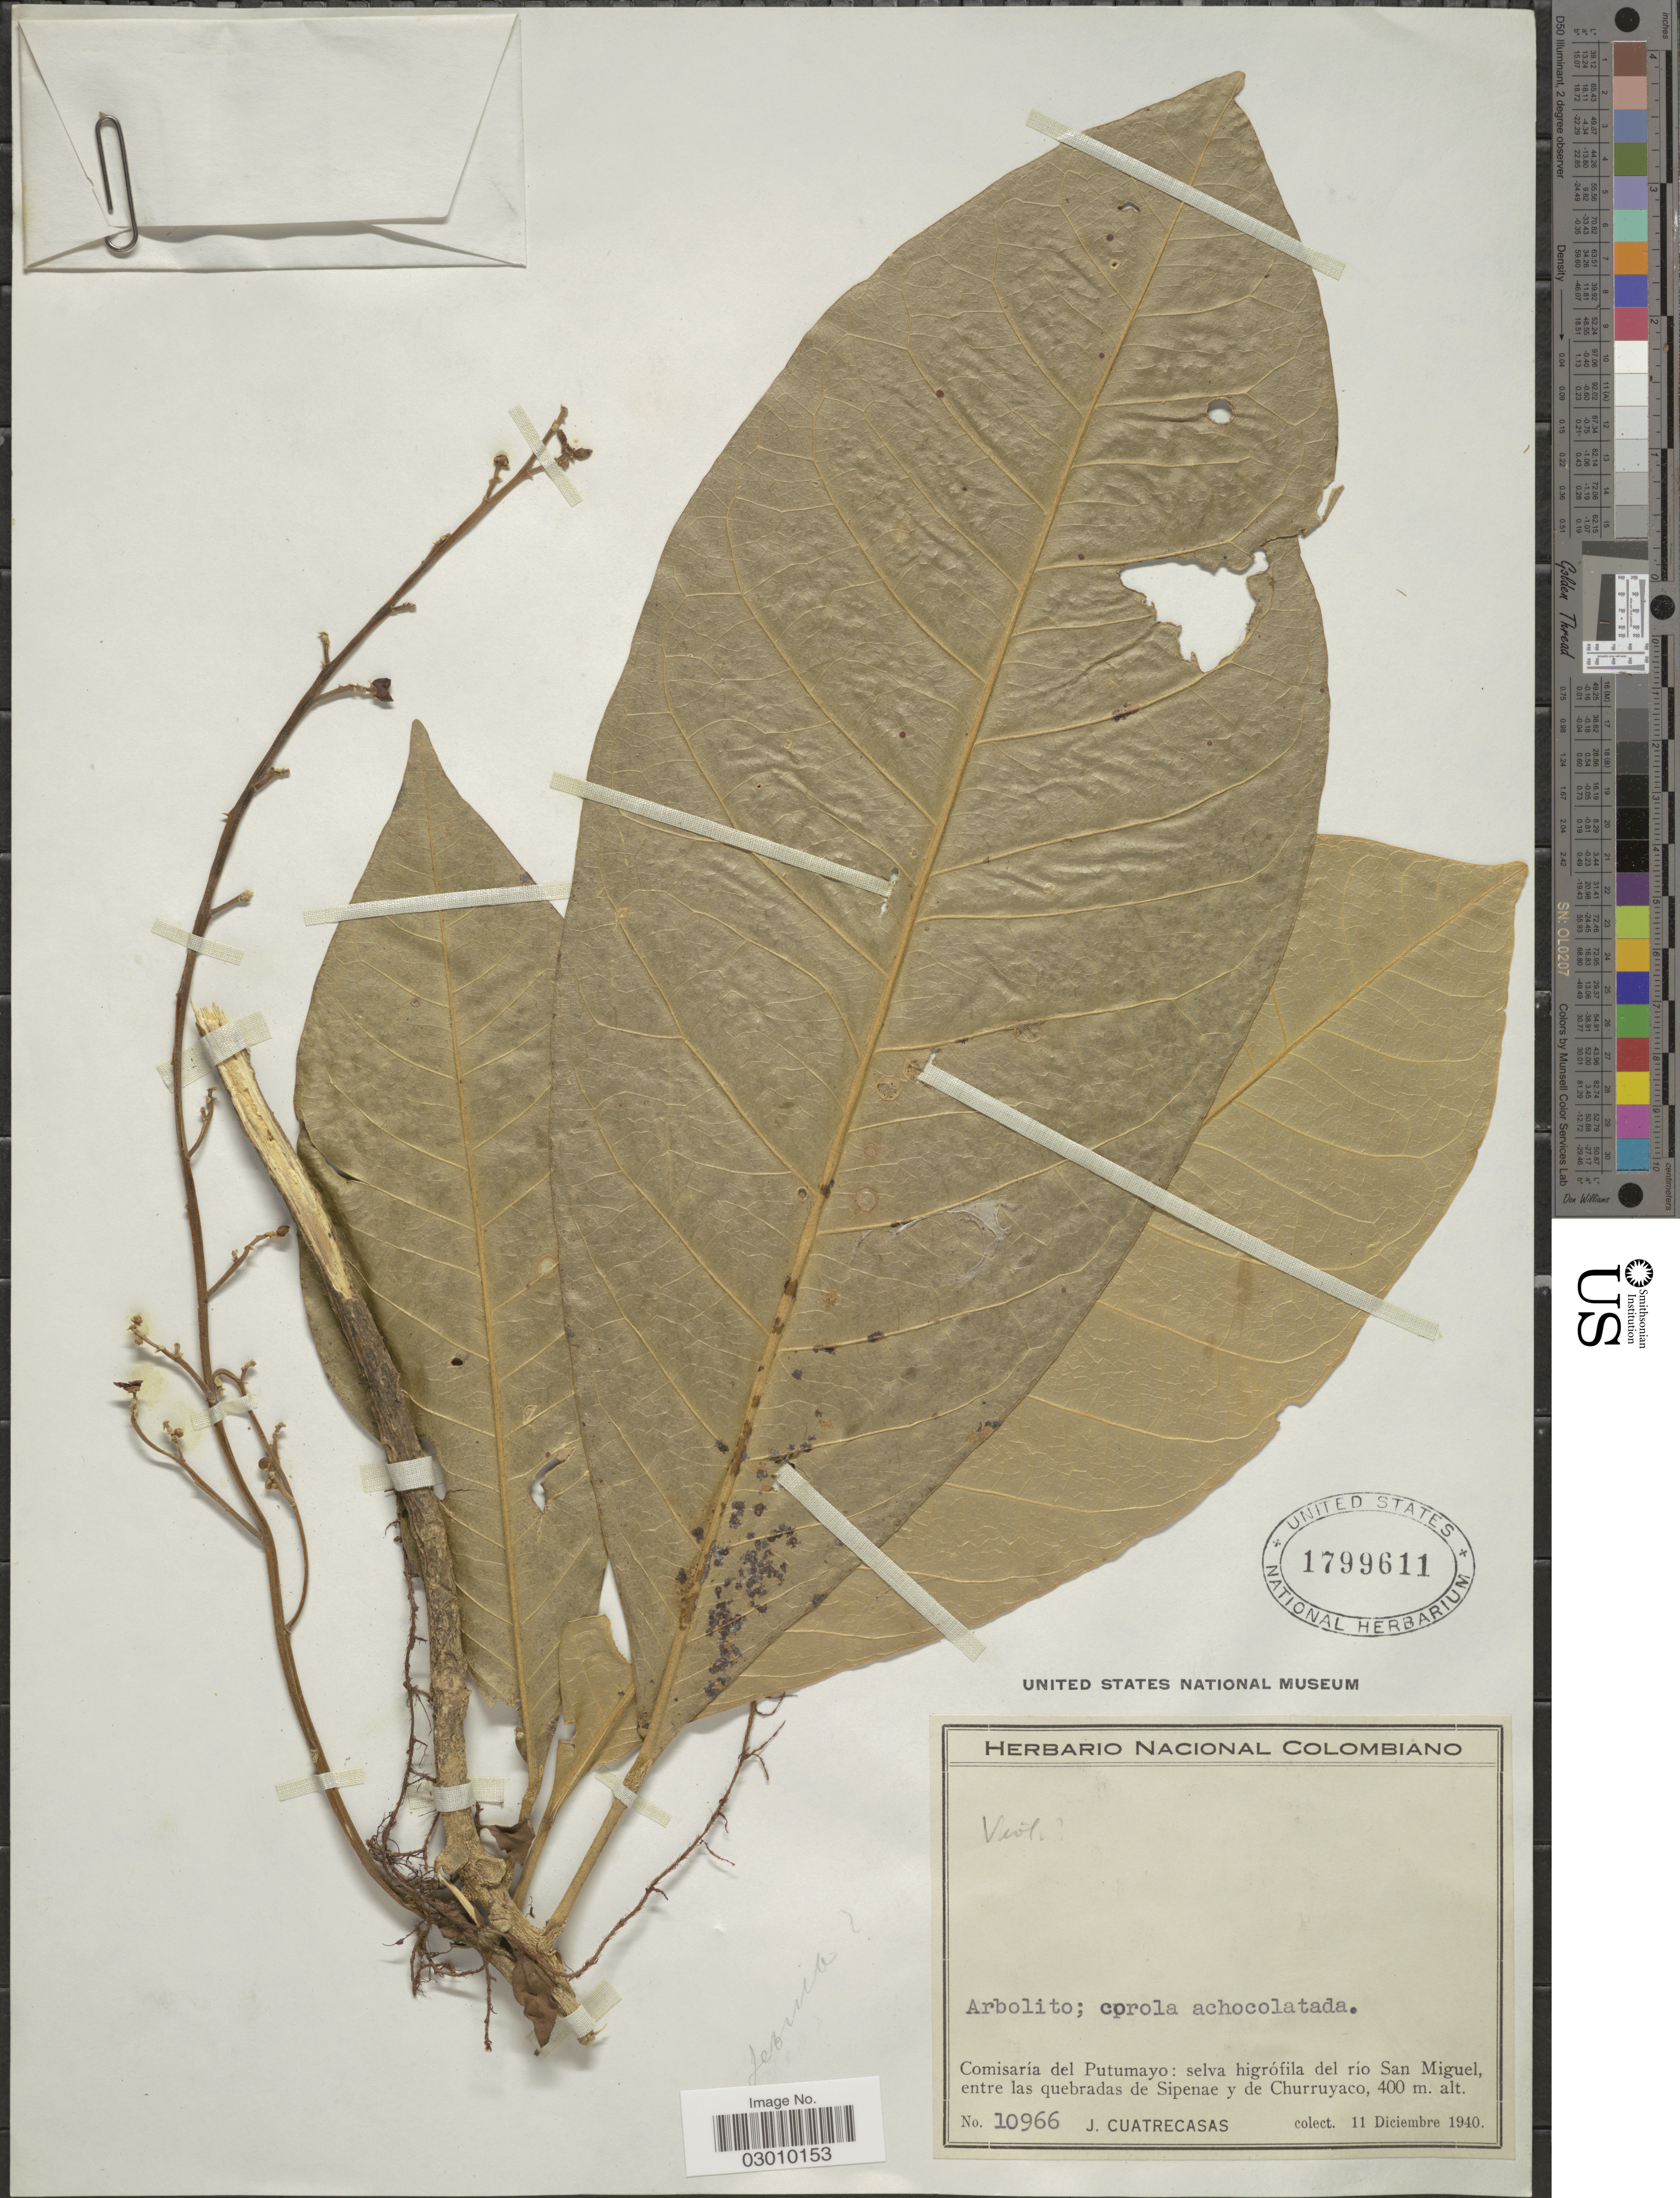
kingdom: Plantae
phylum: Tracheophyta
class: Magnoliopsida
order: Malpighiales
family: Violaceae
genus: Leonia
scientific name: Leonia sp.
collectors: J. Cuatrecasas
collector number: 10966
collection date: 1940-12-11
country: Colombia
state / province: Putumayo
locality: Comisaría del Putumayo: selva higrófila del río San Miguel, entre las quebradas de Sipenae y de Churruyaco.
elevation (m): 400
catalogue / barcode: US 1799611